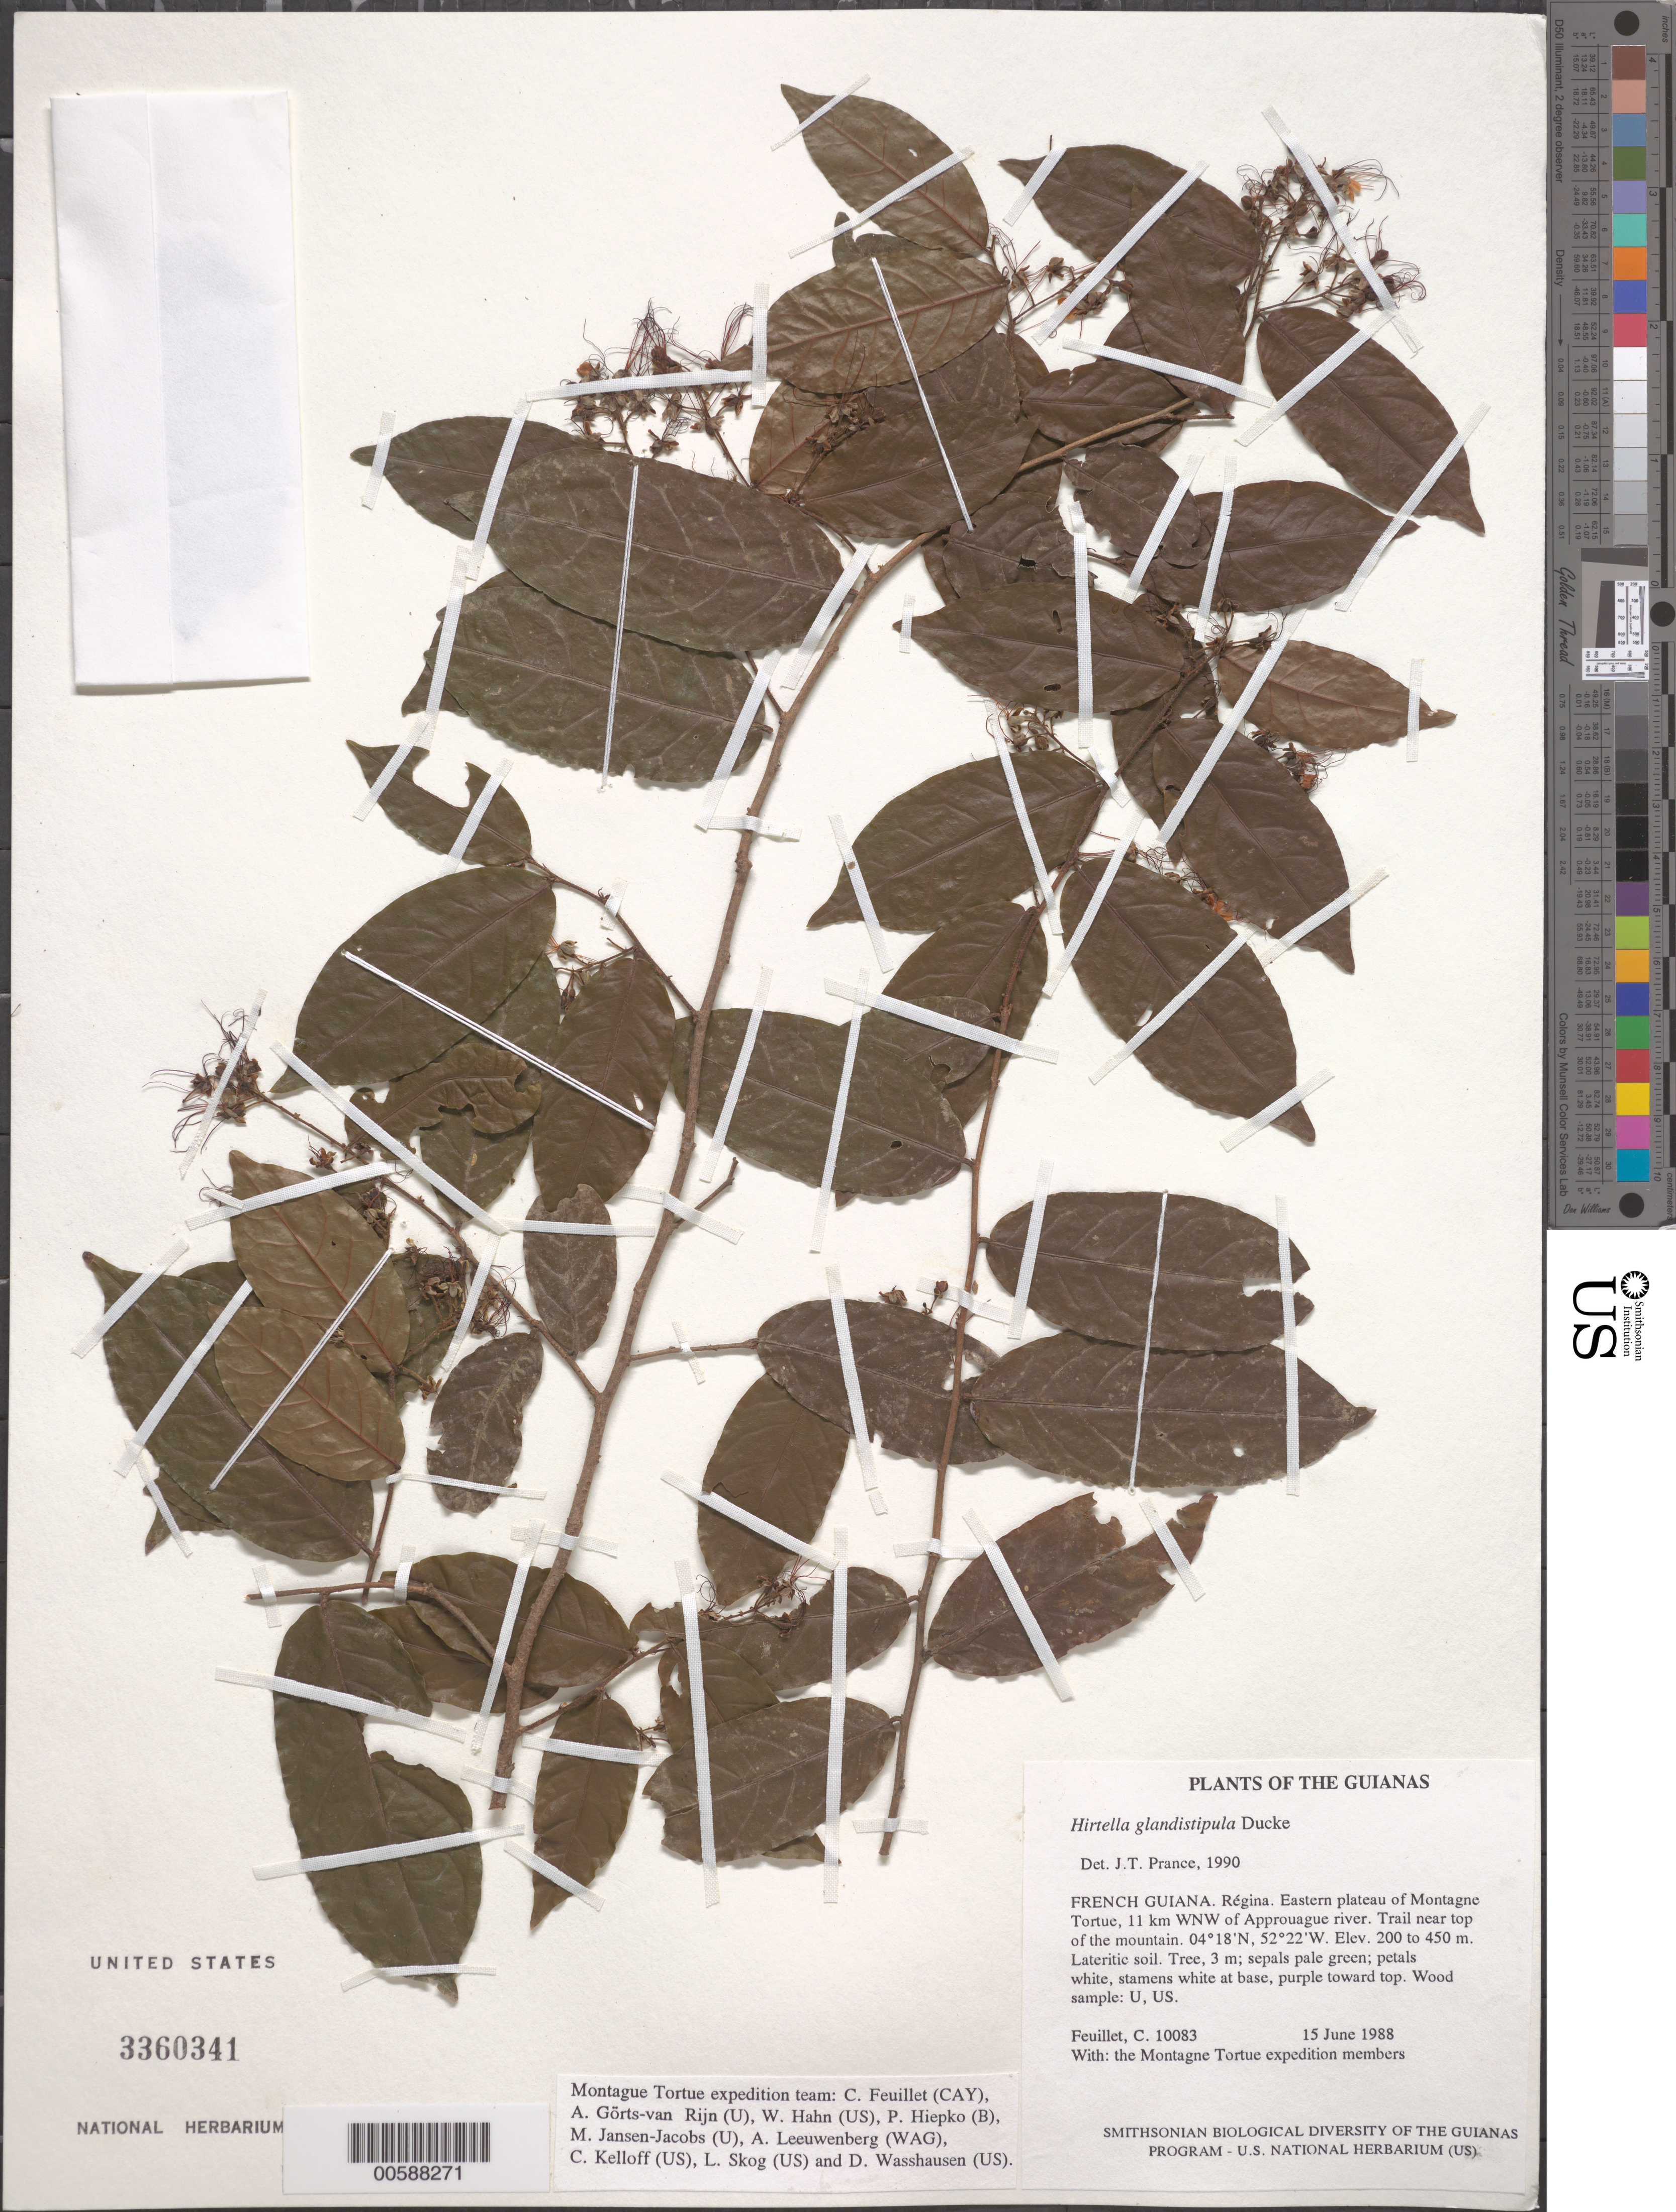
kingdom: Plantae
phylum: Tracheophyta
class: Magnoliopsida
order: Malpighiales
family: Chrysobalanaceae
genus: Hirtella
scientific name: Hirtella glandistipula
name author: Ducke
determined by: Prance, G. T.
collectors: C. Feuillet & Montagne Torte Exped. members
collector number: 10083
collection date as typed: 15 June 1988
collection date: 1988-06-15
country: French Guiana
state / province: Cayenne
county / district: Regina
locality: Eastern plateau of Montagne Tortue, 11 km WNW of Approuague river. Trail near top of the mountain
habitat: Lateritic soil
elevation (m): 200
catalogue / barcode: US 3360341